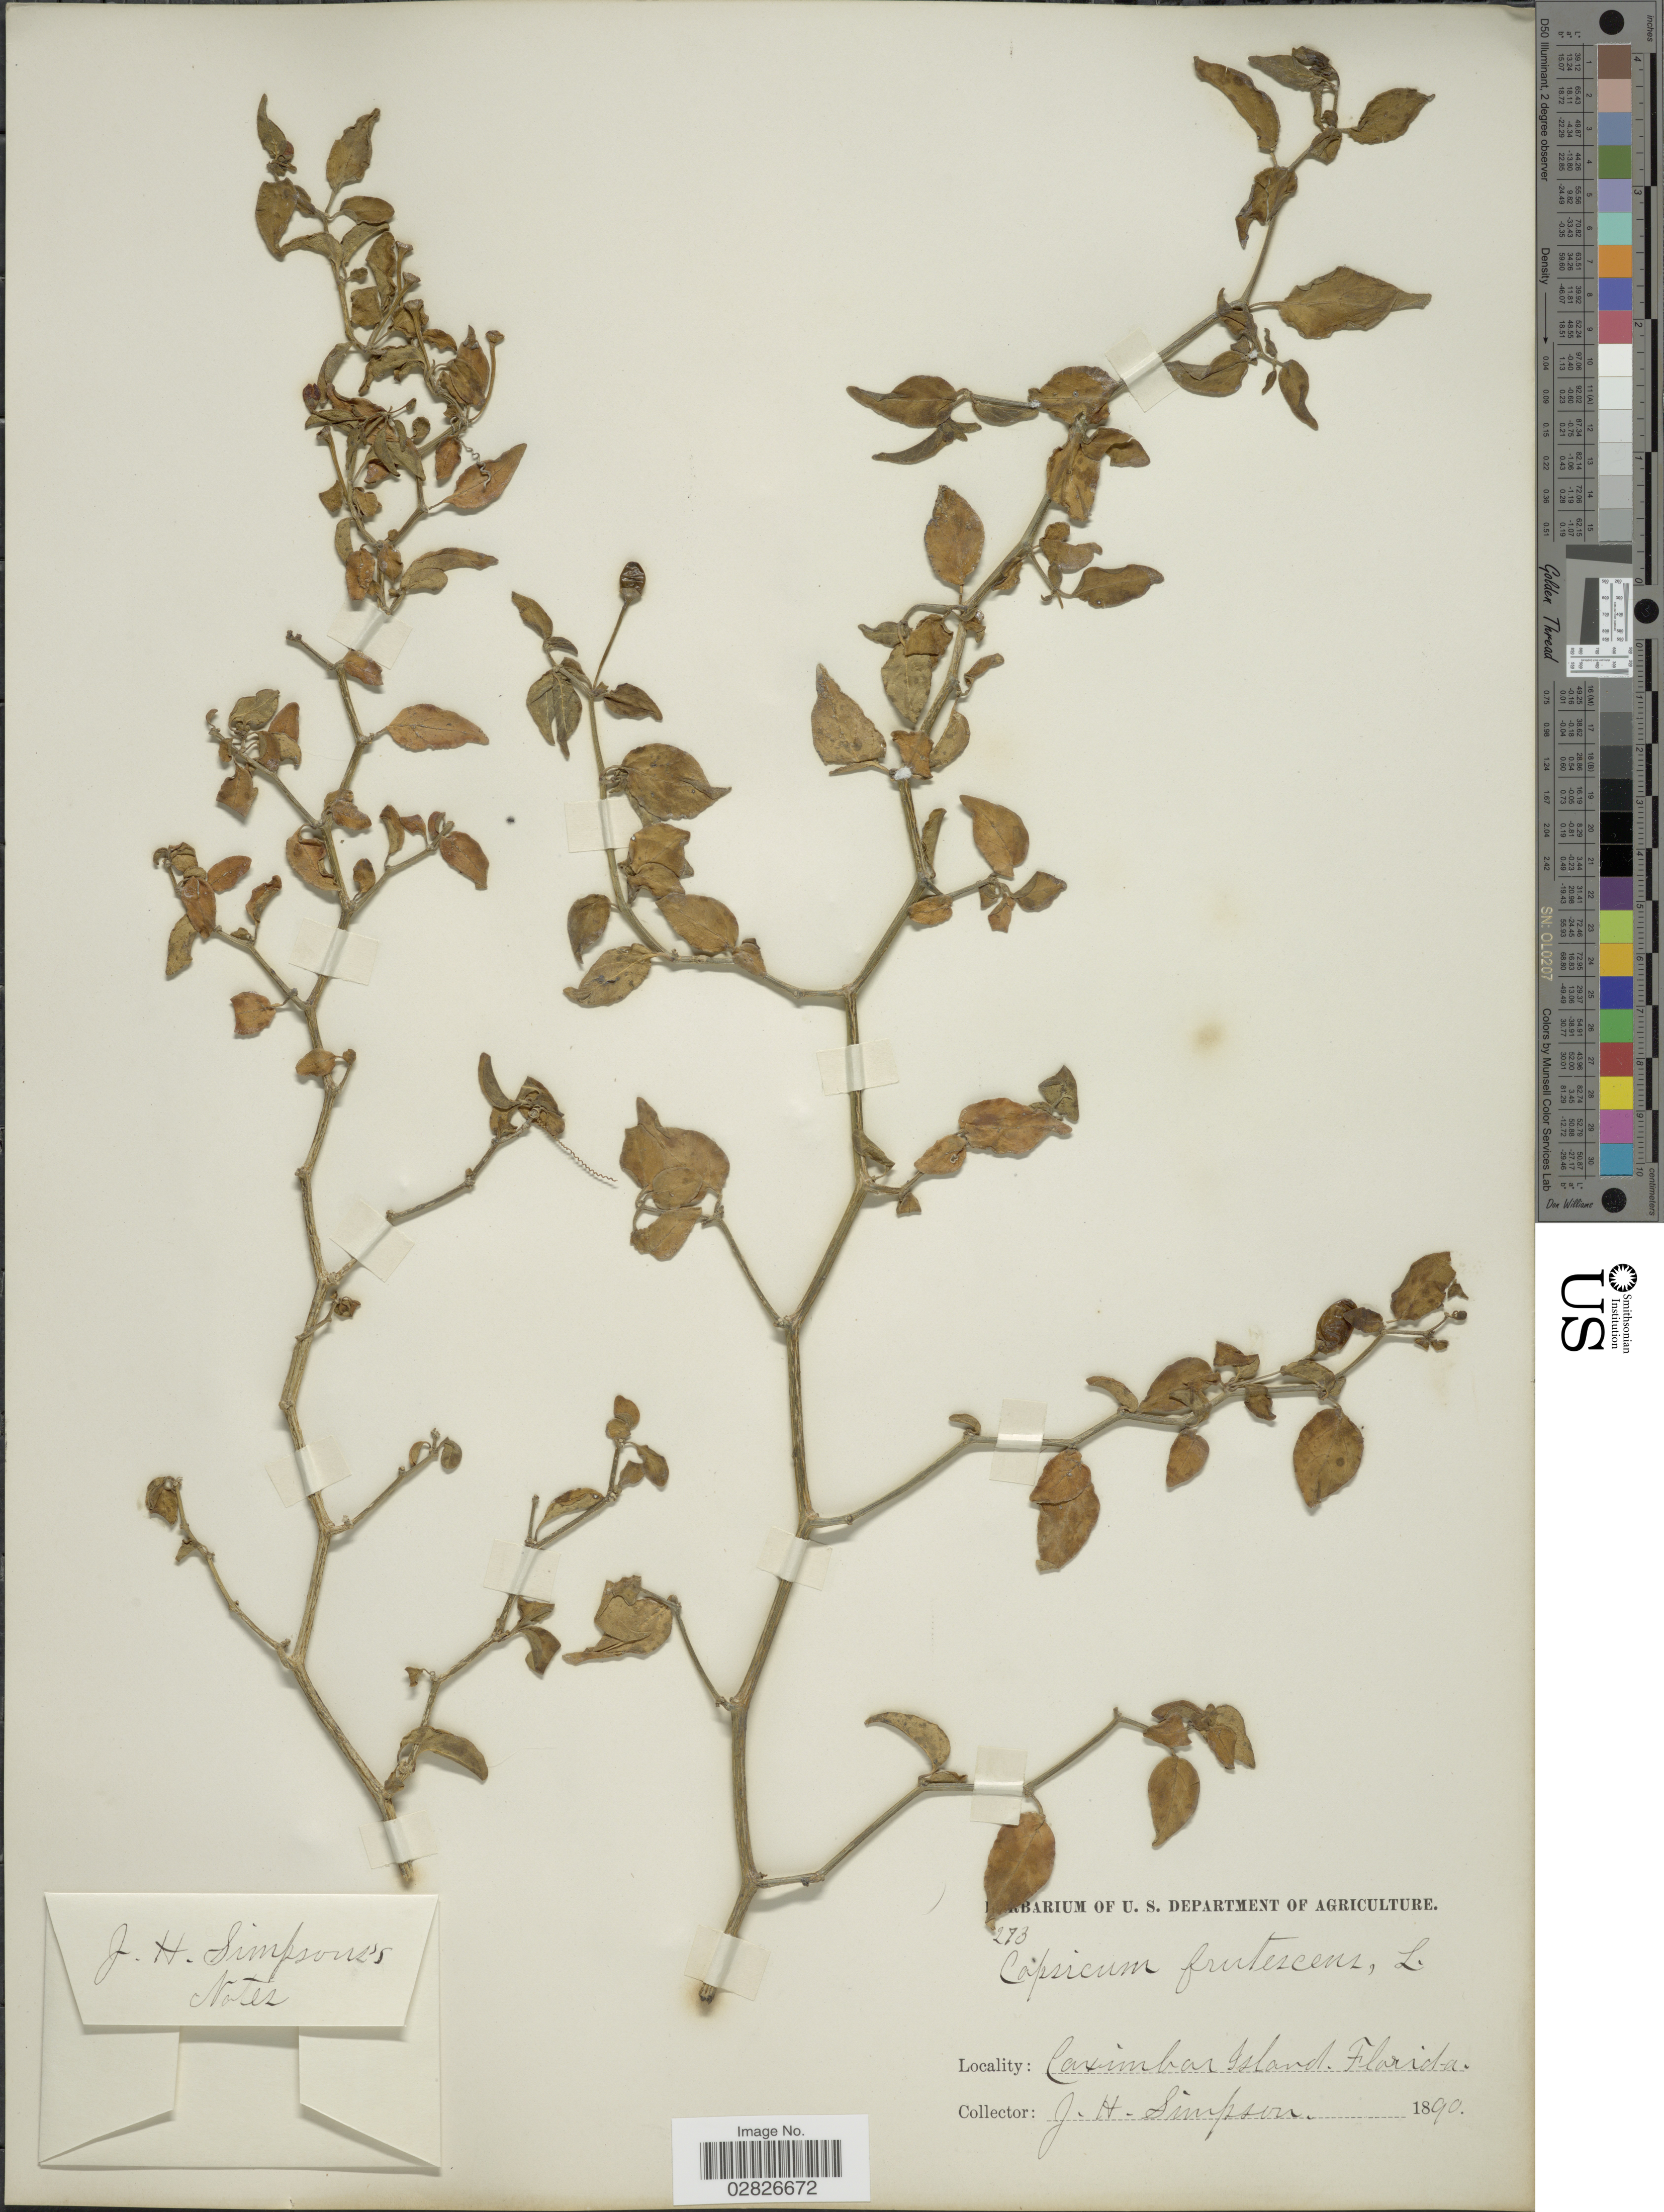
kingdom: Plantae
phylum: Tracheophyta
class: Magnoliopsida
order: Solanales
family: Solanaceae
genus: Capsicum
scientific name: Capsicum frutescens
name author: L.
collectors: J. H. Simpson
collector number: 273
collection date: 1890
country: United States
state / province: Florida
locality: Caximbar Island.